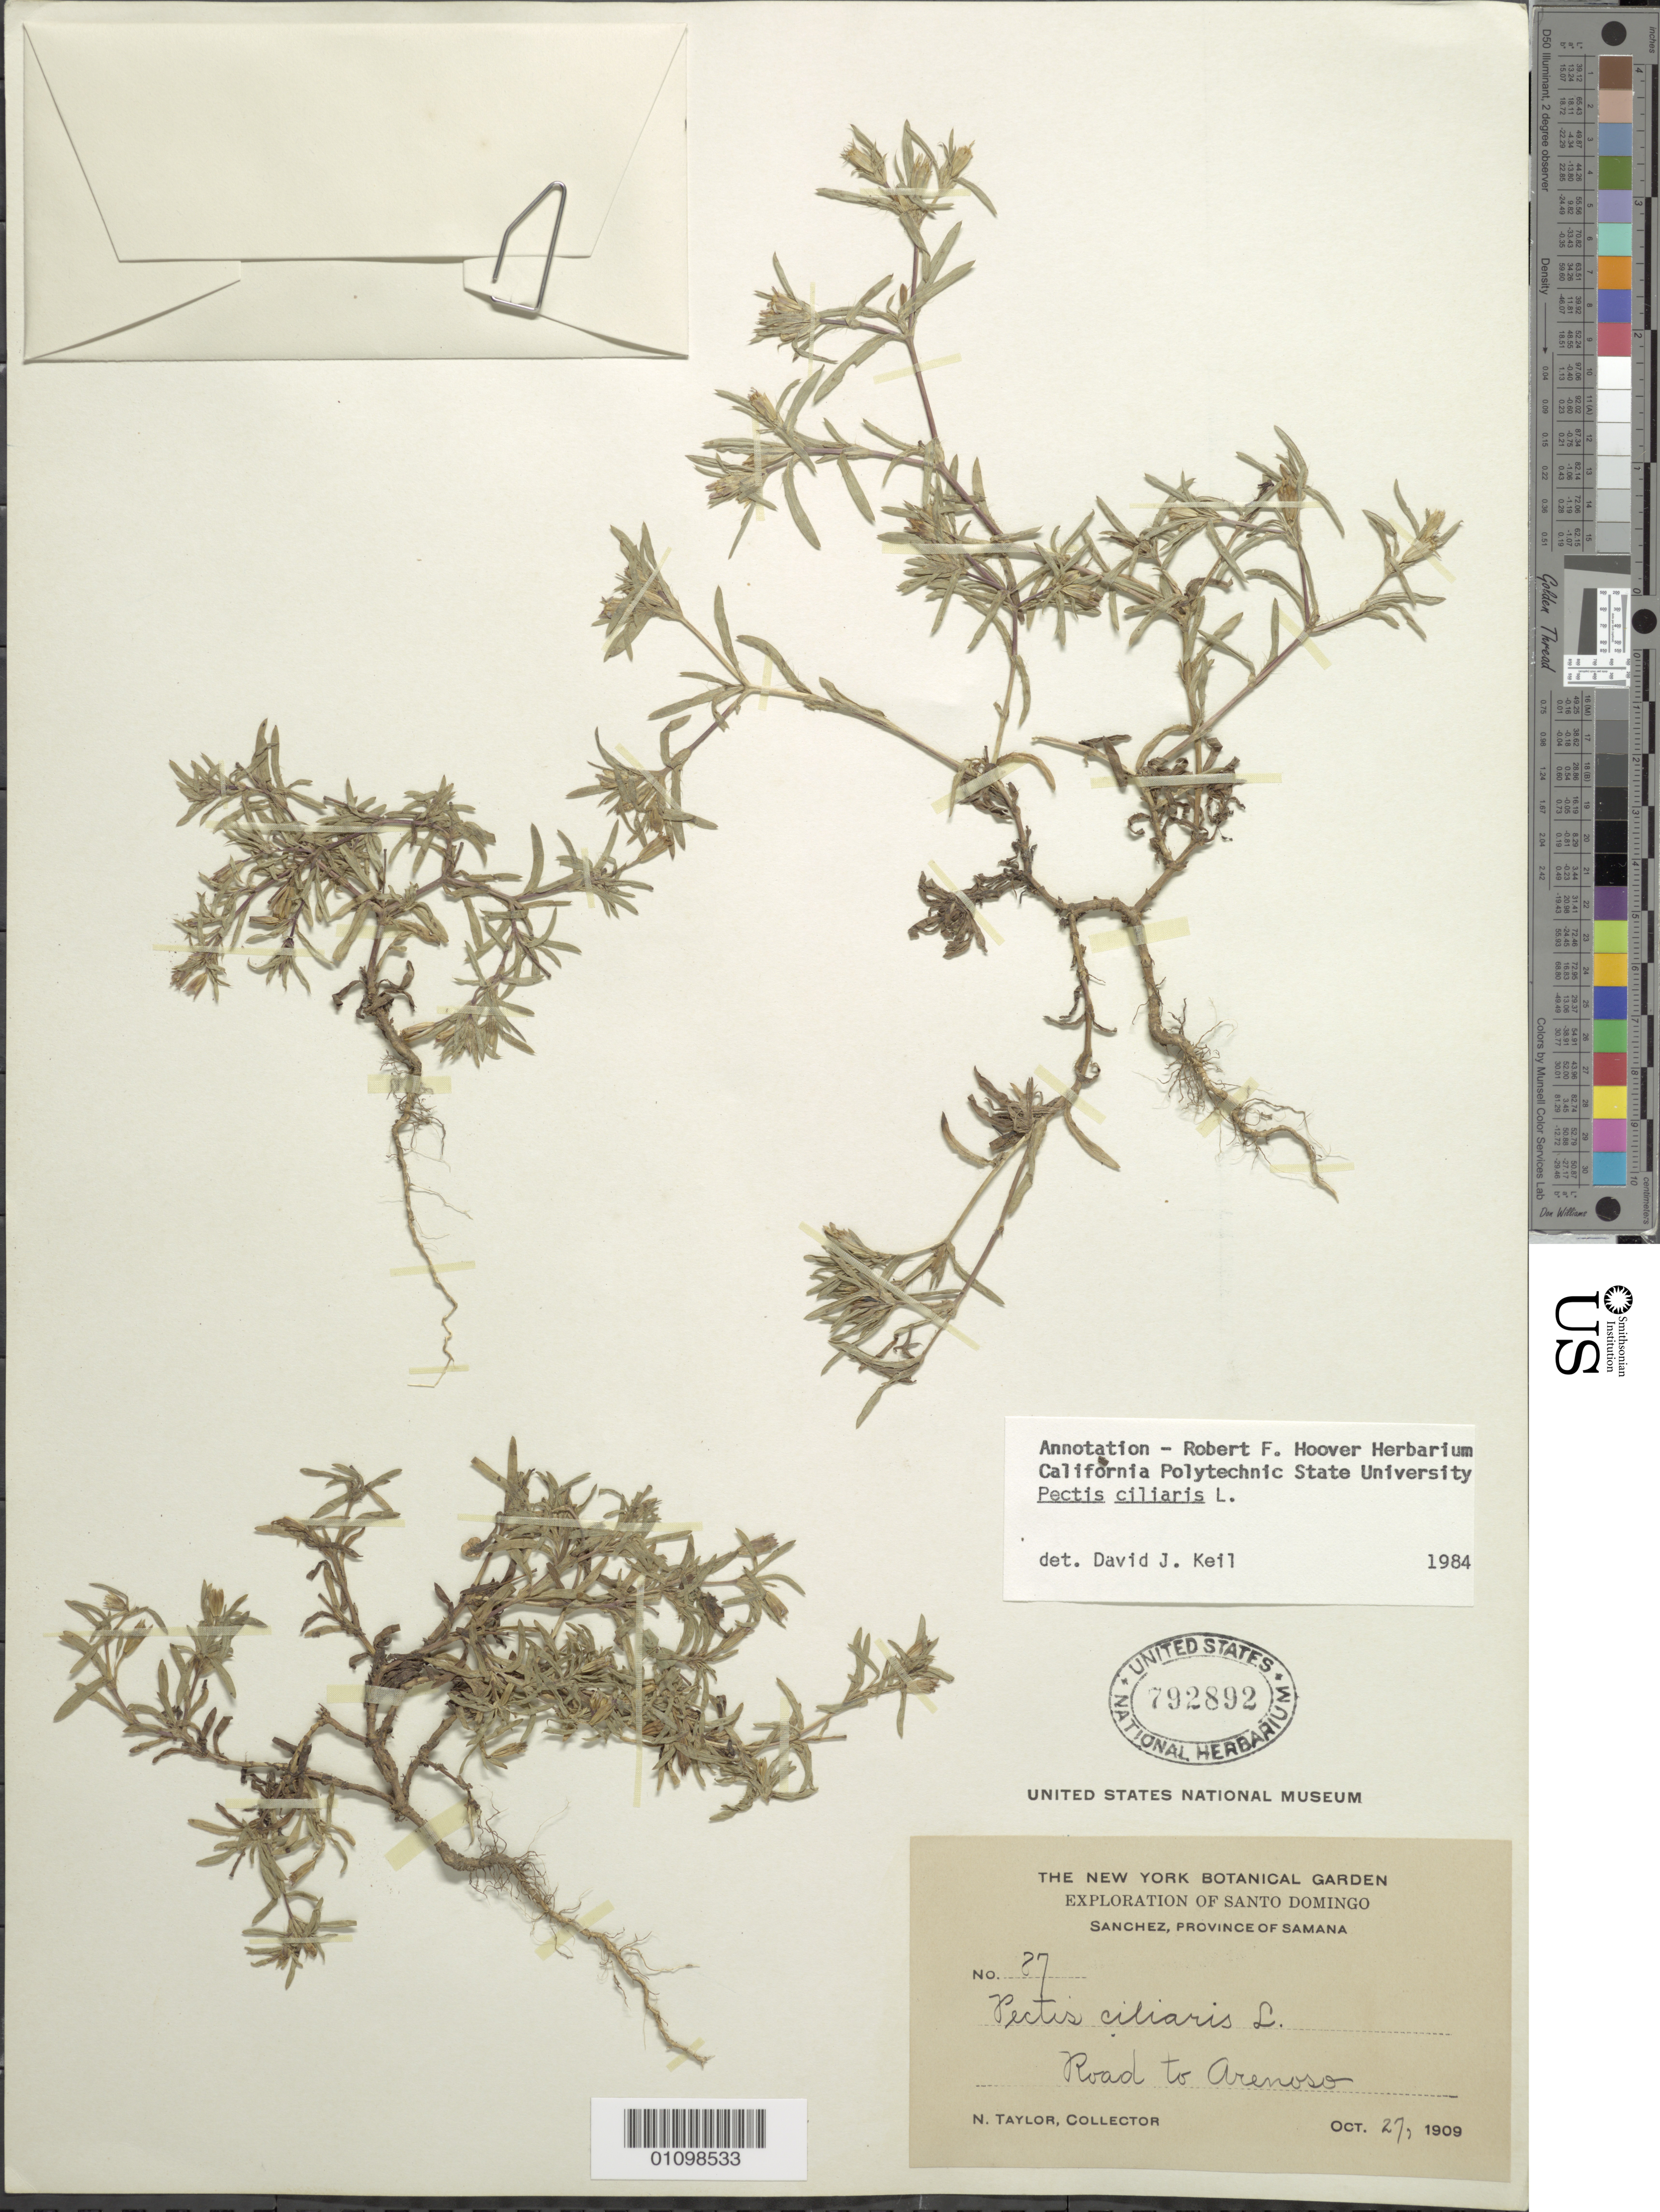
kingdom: Plantae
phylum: Tracheophyta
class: Magnoliopsida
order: Asterales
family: Asteraceae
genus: Pectis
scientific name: Pectis ciliaris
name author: L.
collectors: N. Taylor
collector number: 87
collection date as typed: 27 Oct 1909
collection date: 1909-10-27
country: Dominican Republic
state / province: Samaná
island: Hispaniola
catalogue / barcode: US 792892